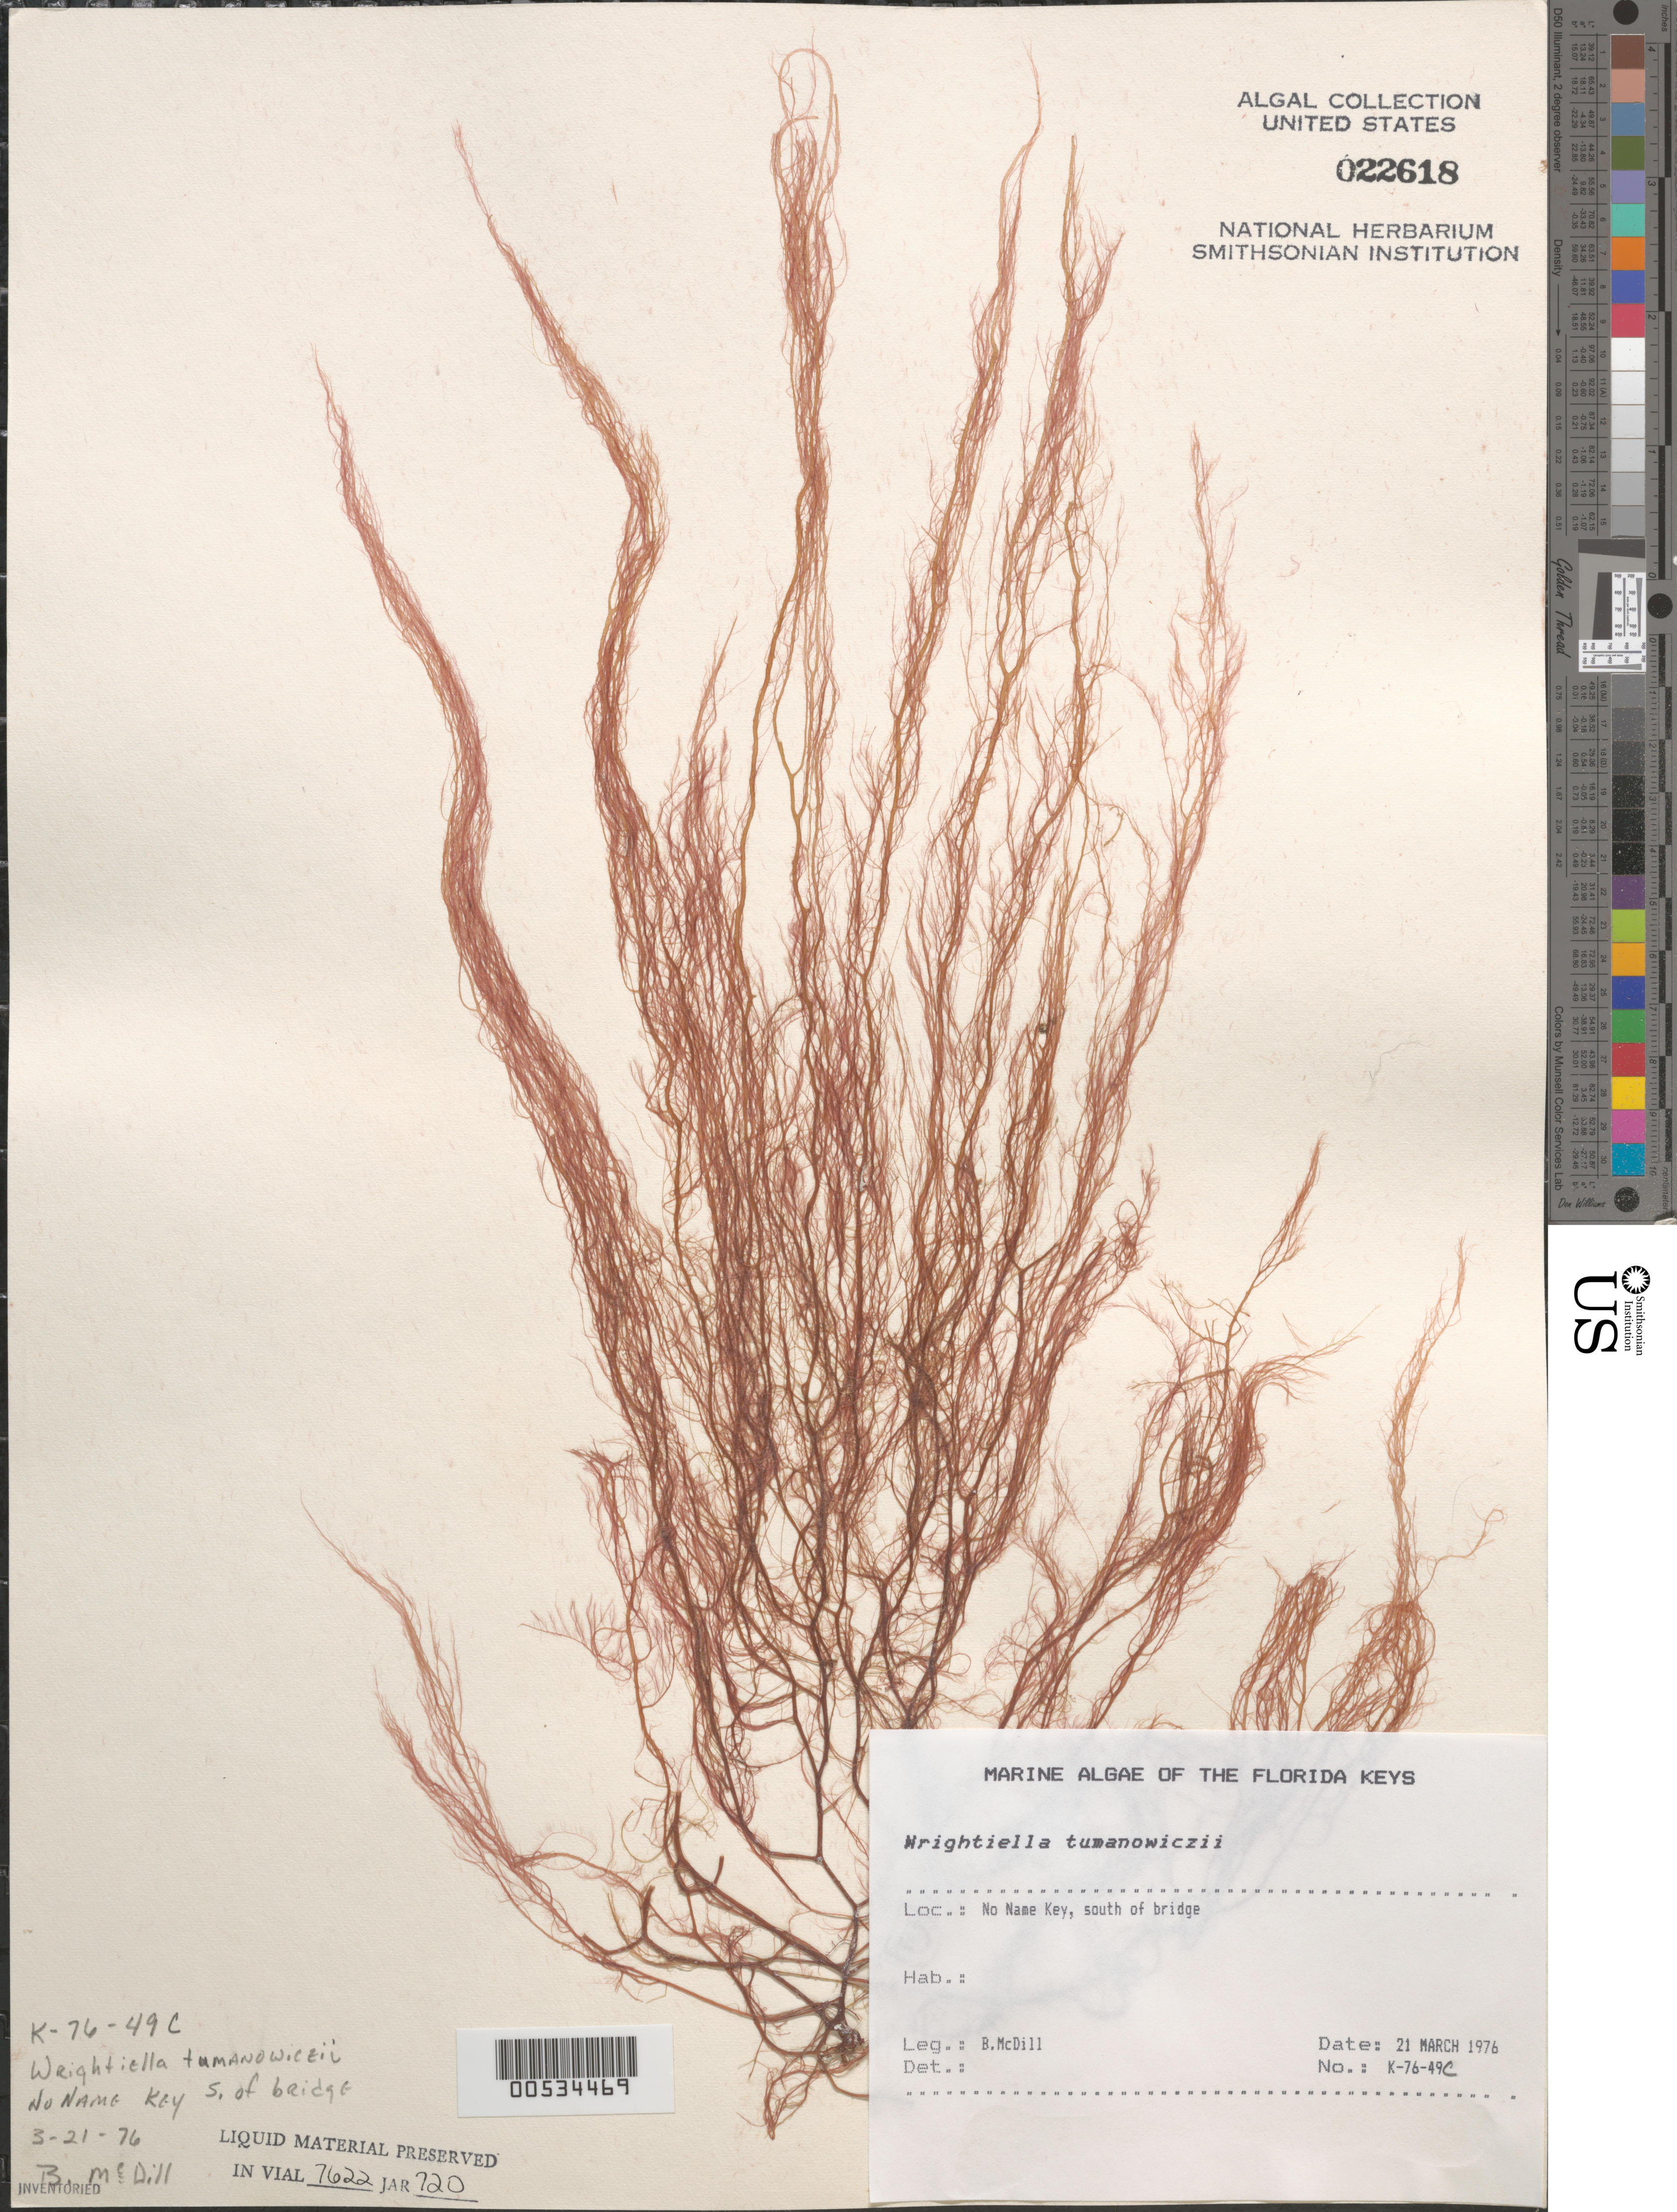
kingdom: Plantae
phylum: Rhodophyta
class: Florideophyceae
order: Ceramiales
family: Rhodomelaceae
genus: Wrightiella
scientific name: Wrightiella tumanowiczii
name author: (Gatty ex Harv.) F. Schmitz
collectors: W. McDill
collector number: K-76-49c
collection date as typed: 21 Mar 1976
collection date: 1976-03-21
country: United States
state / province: Florida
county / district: Monroe County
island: No Name Key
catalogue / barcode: US 22618